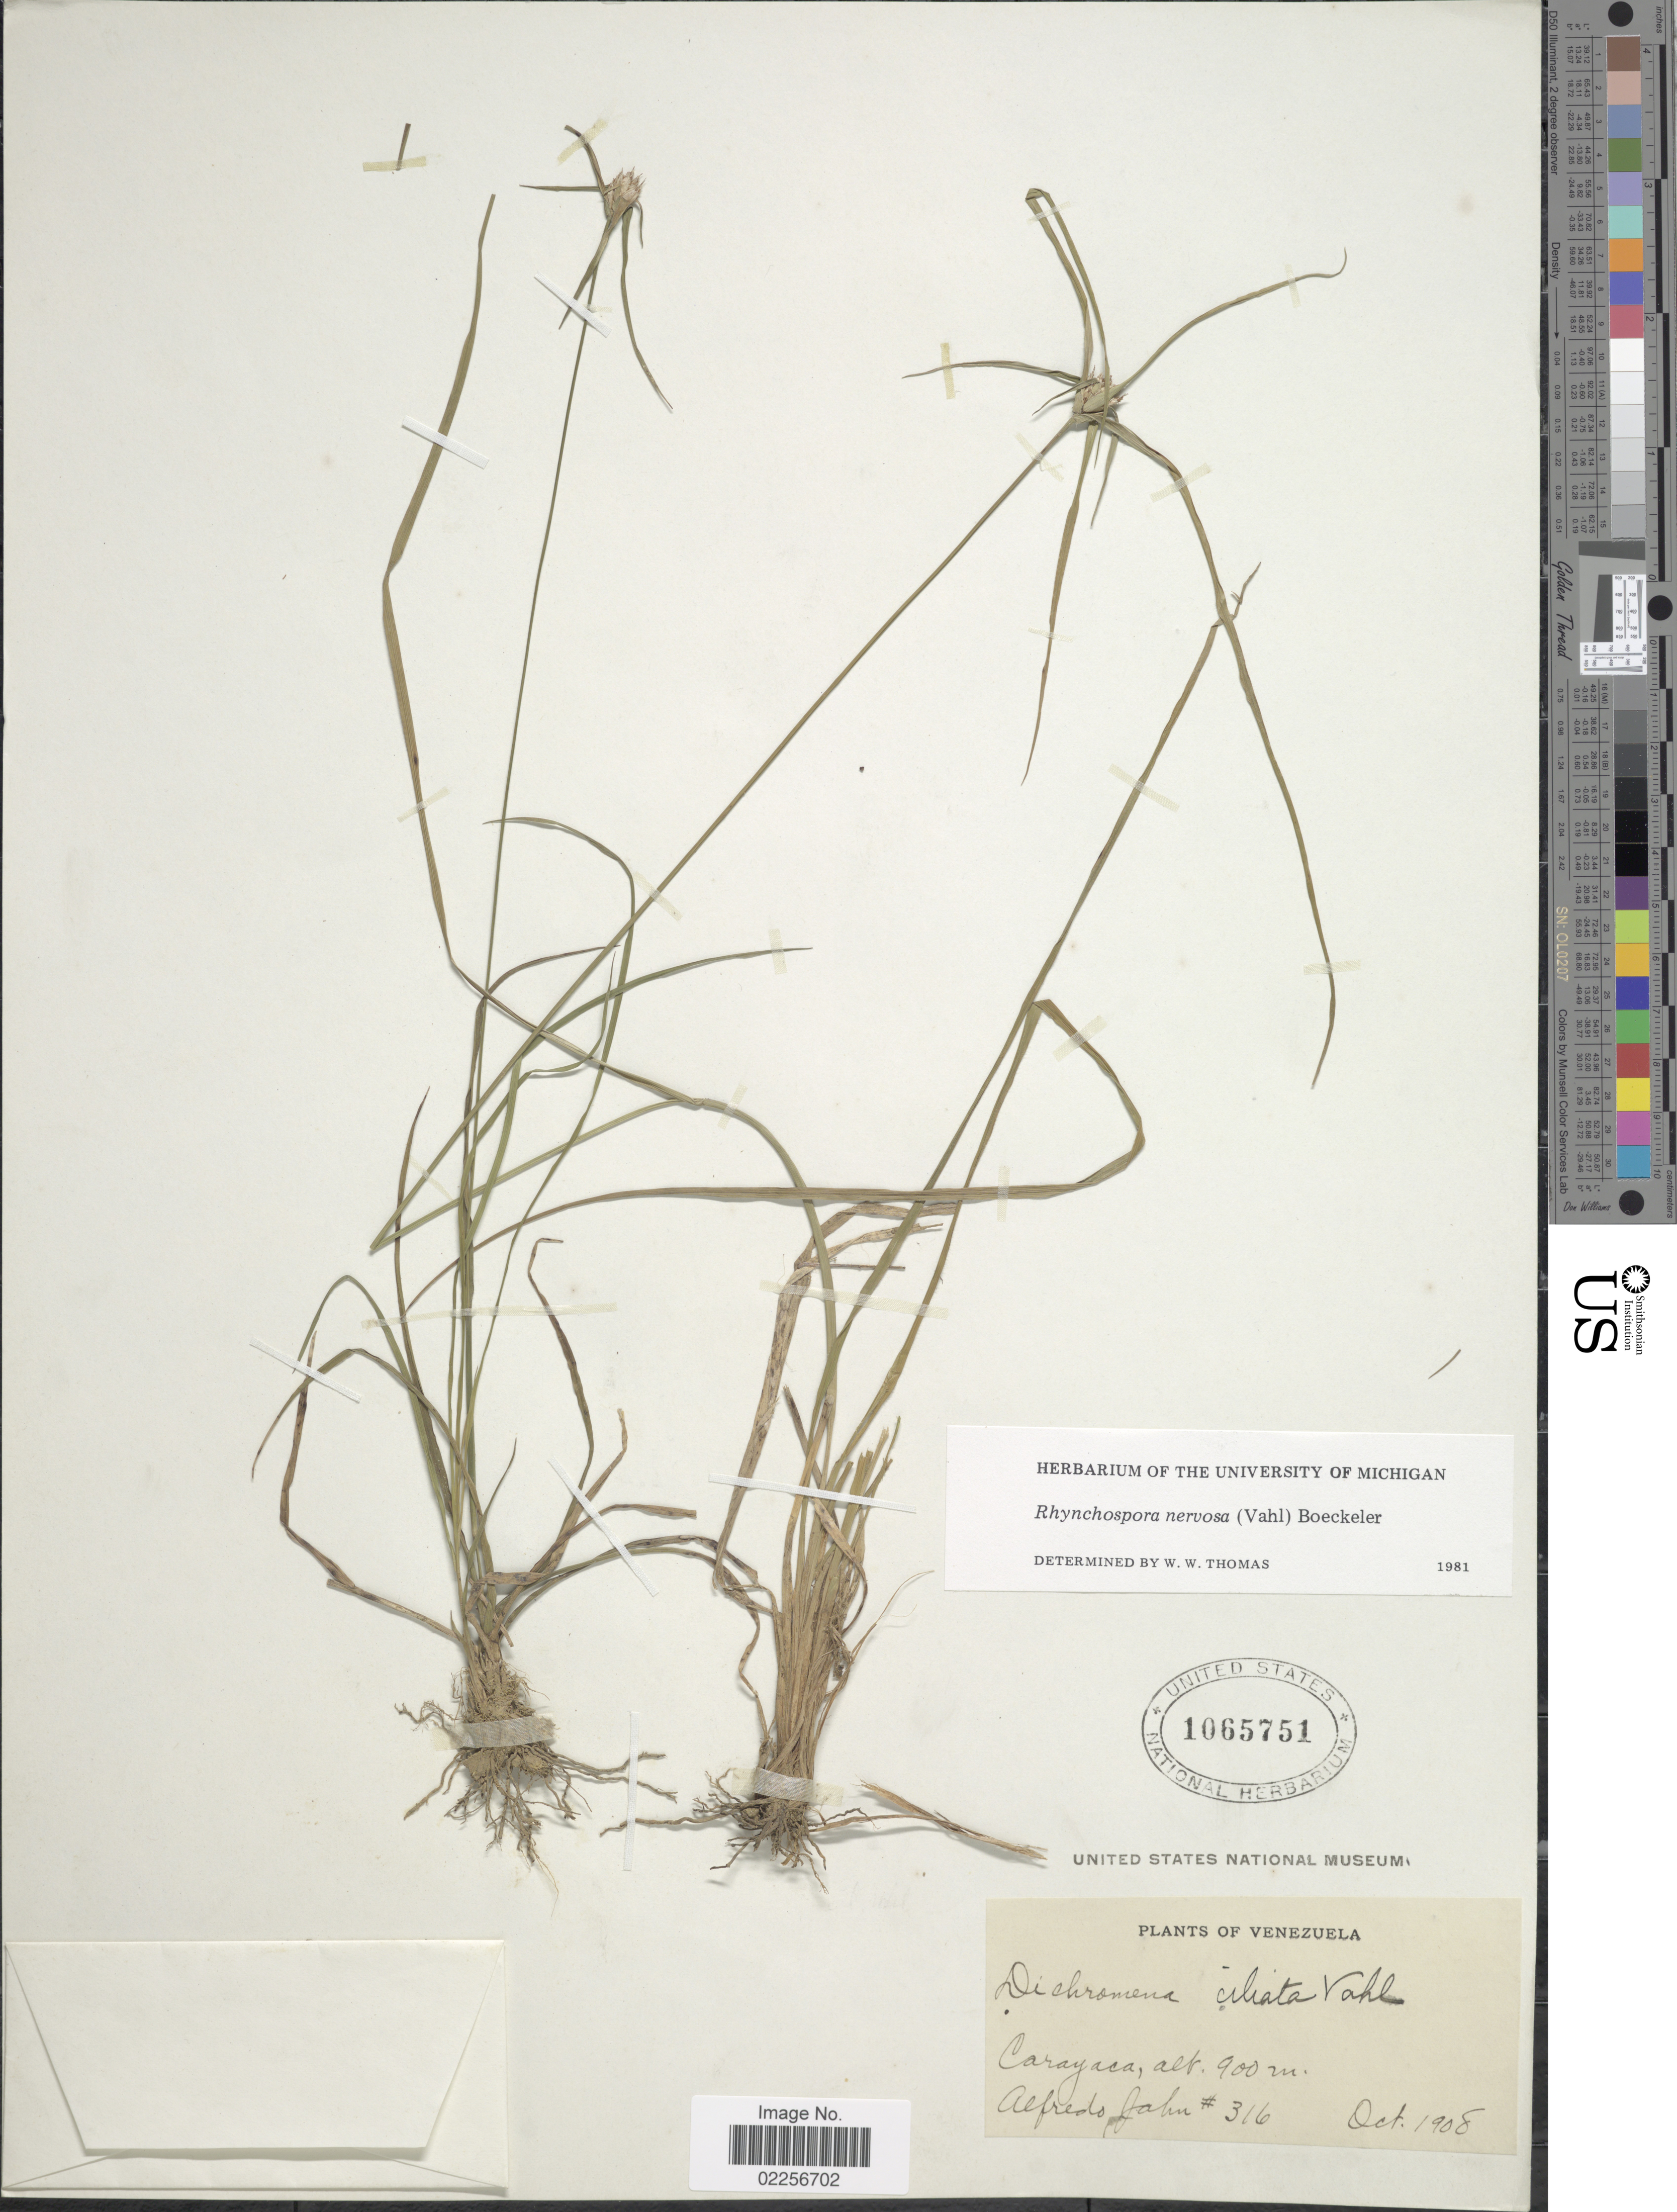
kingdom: Plantae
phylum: Tracheophyta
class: Liliopsida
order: Poales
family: Cyperaceae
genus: Rhynchospora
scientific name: Rhynchospora nervosa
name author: (Vahl) Boeckeler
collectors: A. Jahn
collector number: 316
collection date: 1908-10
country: Venezuela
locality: Carayaca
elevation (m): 900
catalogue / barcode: US 1065751